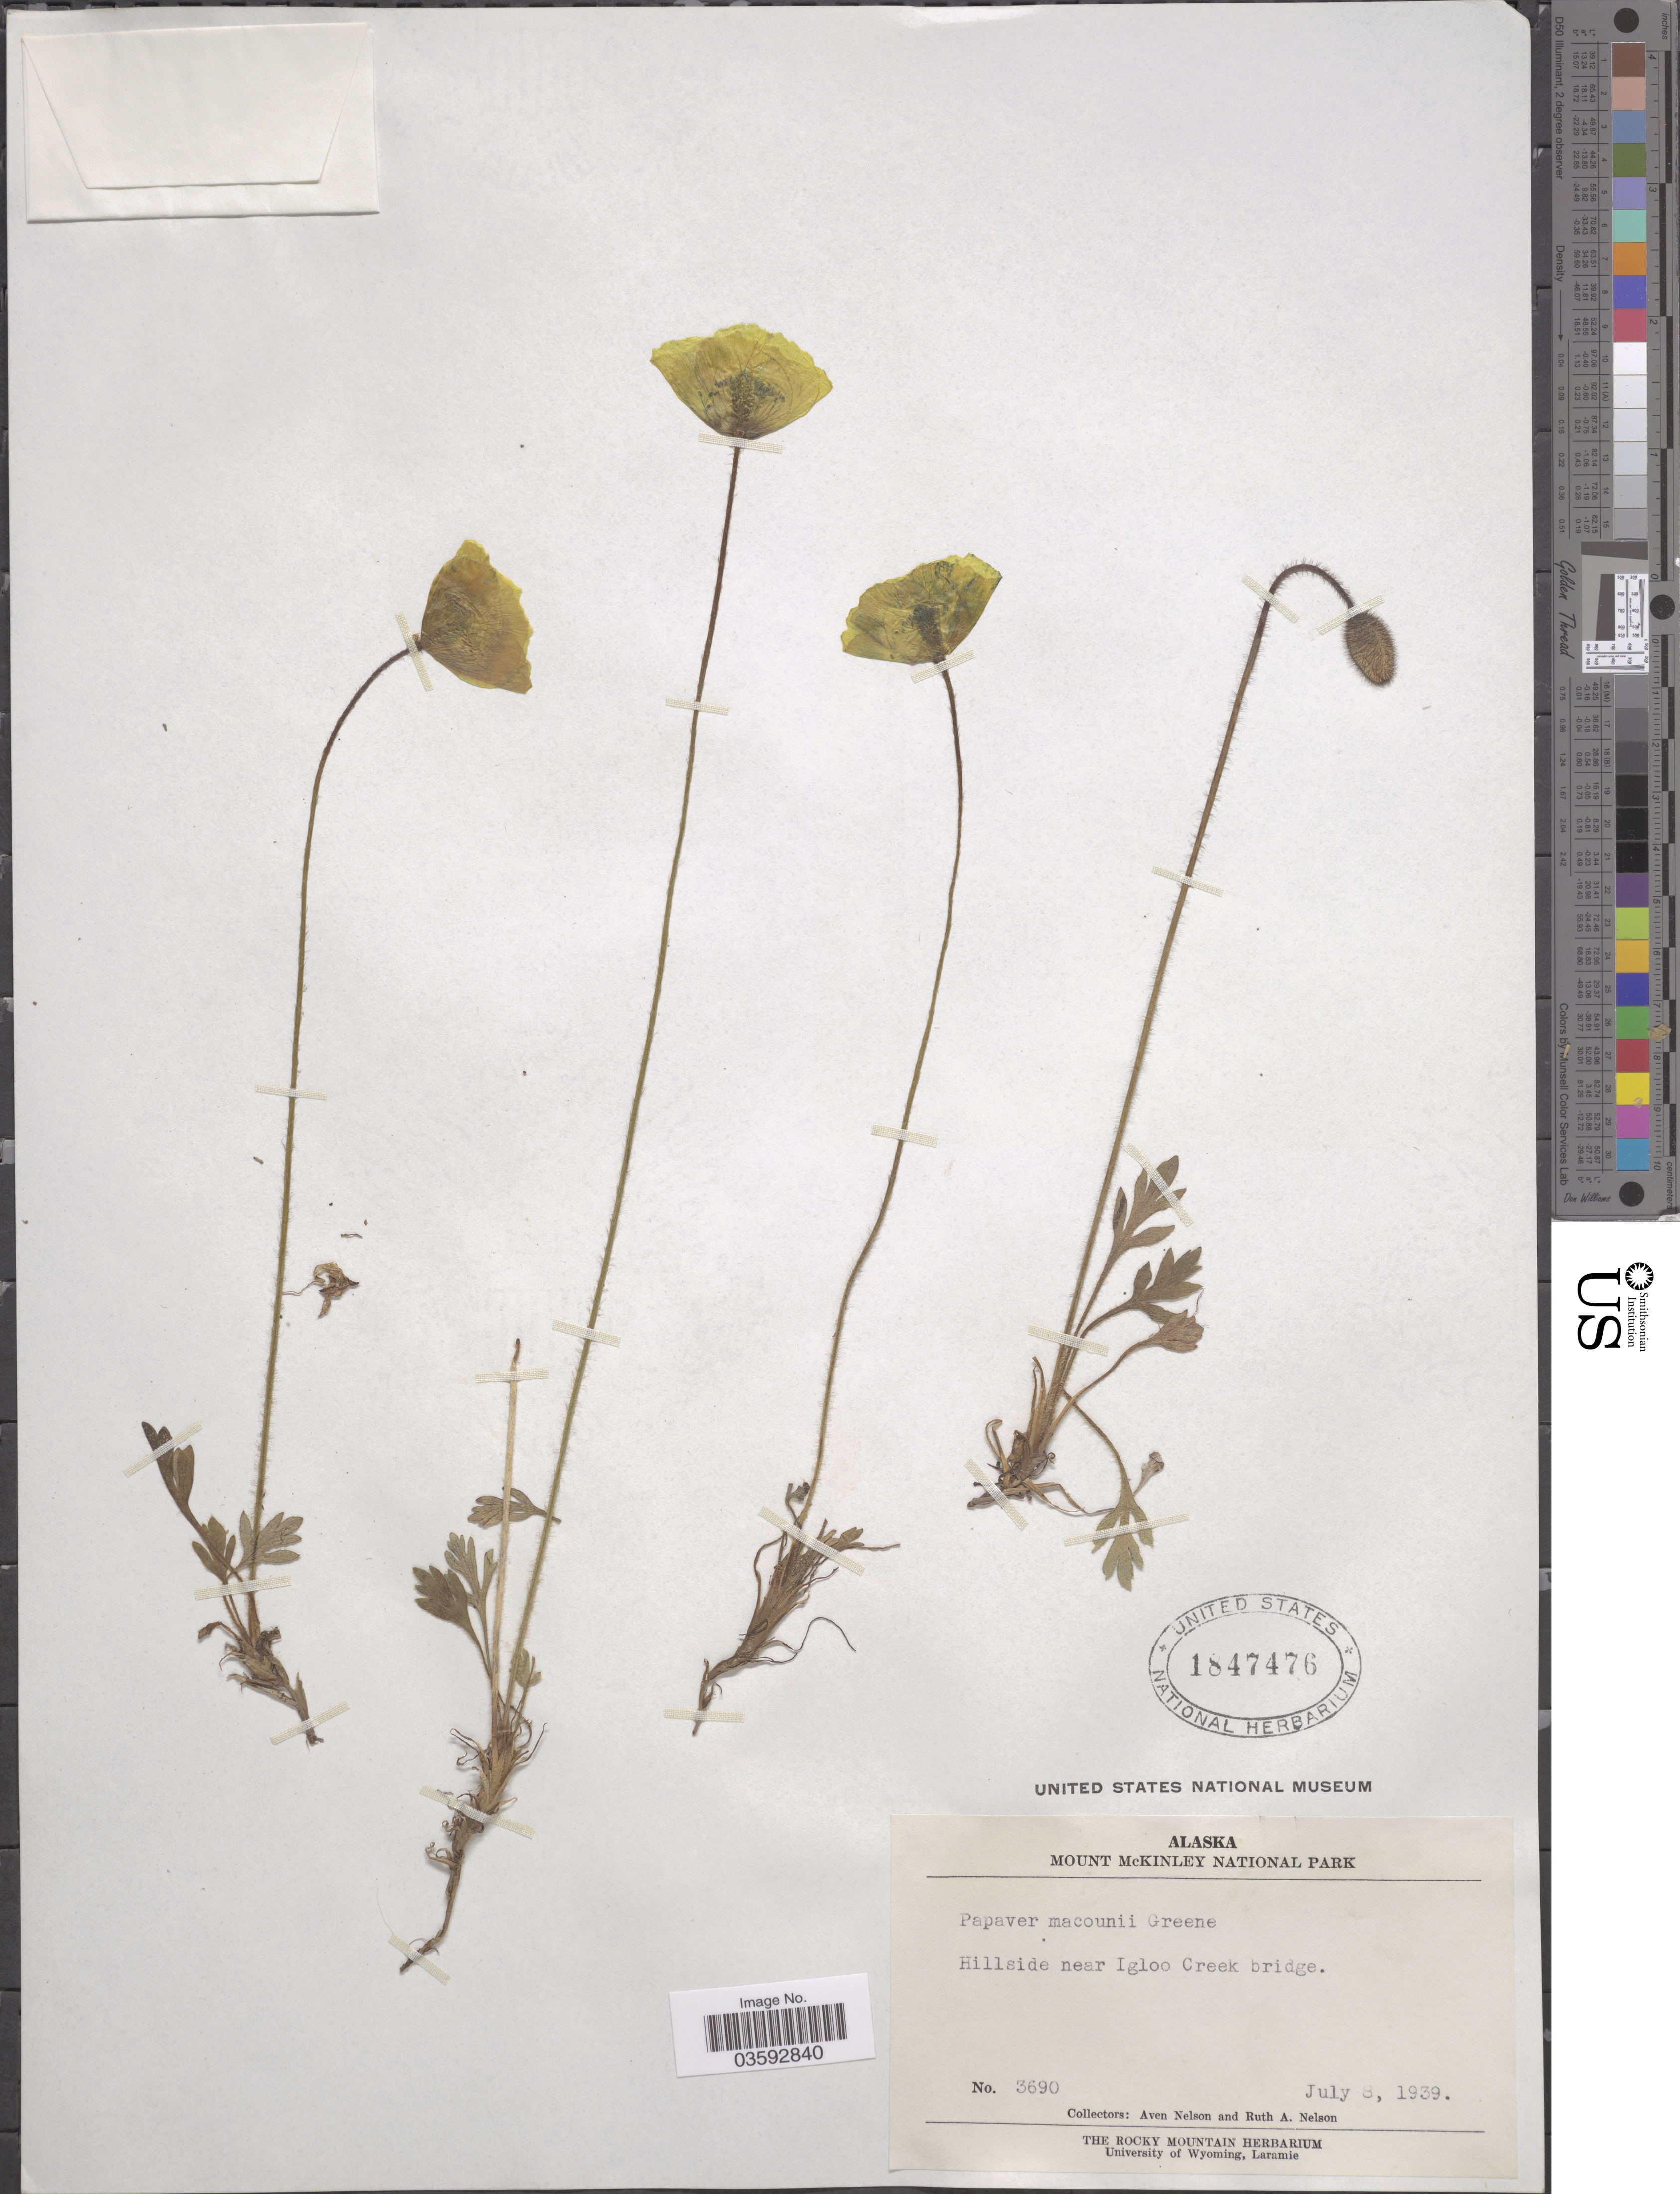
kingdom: Plantae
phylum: Tracheophyta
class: Magnoliopsida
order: Ranunculales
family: Papaveraceae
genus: Papaver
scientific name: Papaver macounii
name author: Greene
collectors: A. Nelson & R. A. Nelson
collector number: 3690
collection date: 1939-07-08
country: United States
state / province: Alaska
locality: Mount McKinley National Park. Hillside near Igloo Creek bridge.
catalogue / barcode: US 1847476